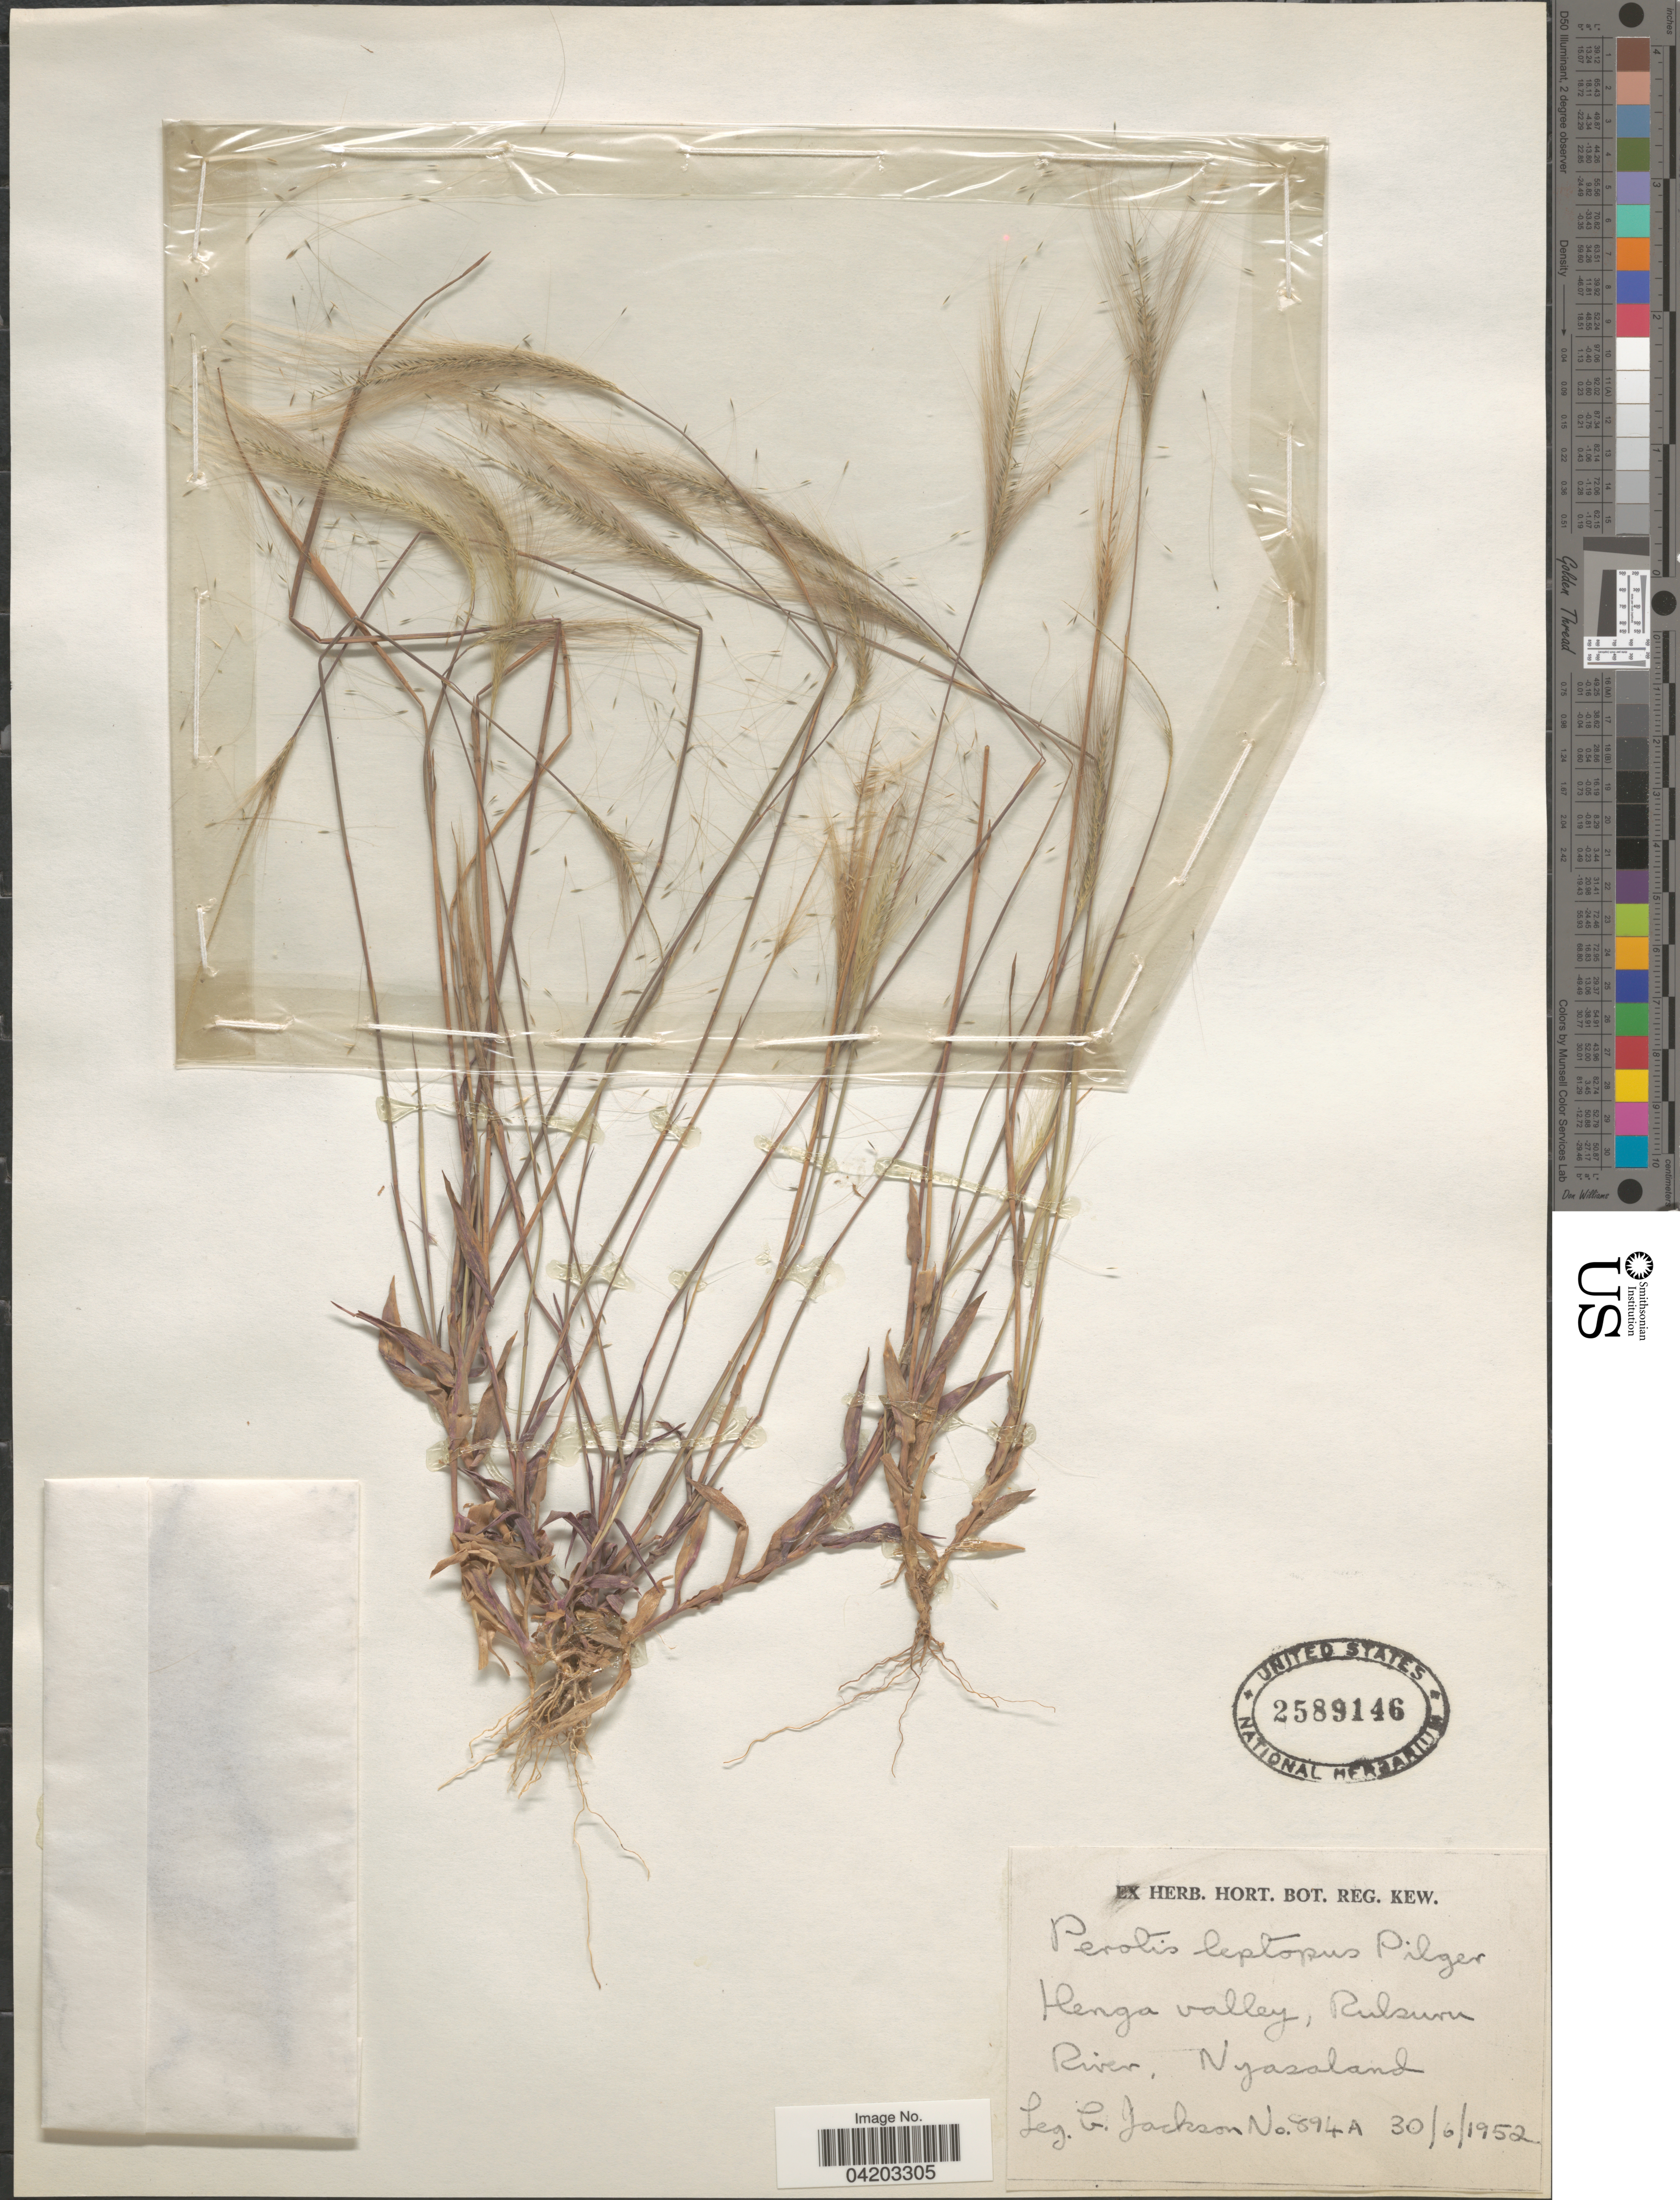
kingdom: Plantae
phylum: Tracheophyta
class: Liliopsida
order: Poales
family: Poaceae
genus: Perotis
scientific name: Perotis leptopus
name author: Pilg.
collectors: G. Jackson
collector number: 894A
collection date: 1952-06-30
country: Malawi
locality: Henga valley, Rukuru River, Nyasaland.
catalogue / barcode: US 2589146